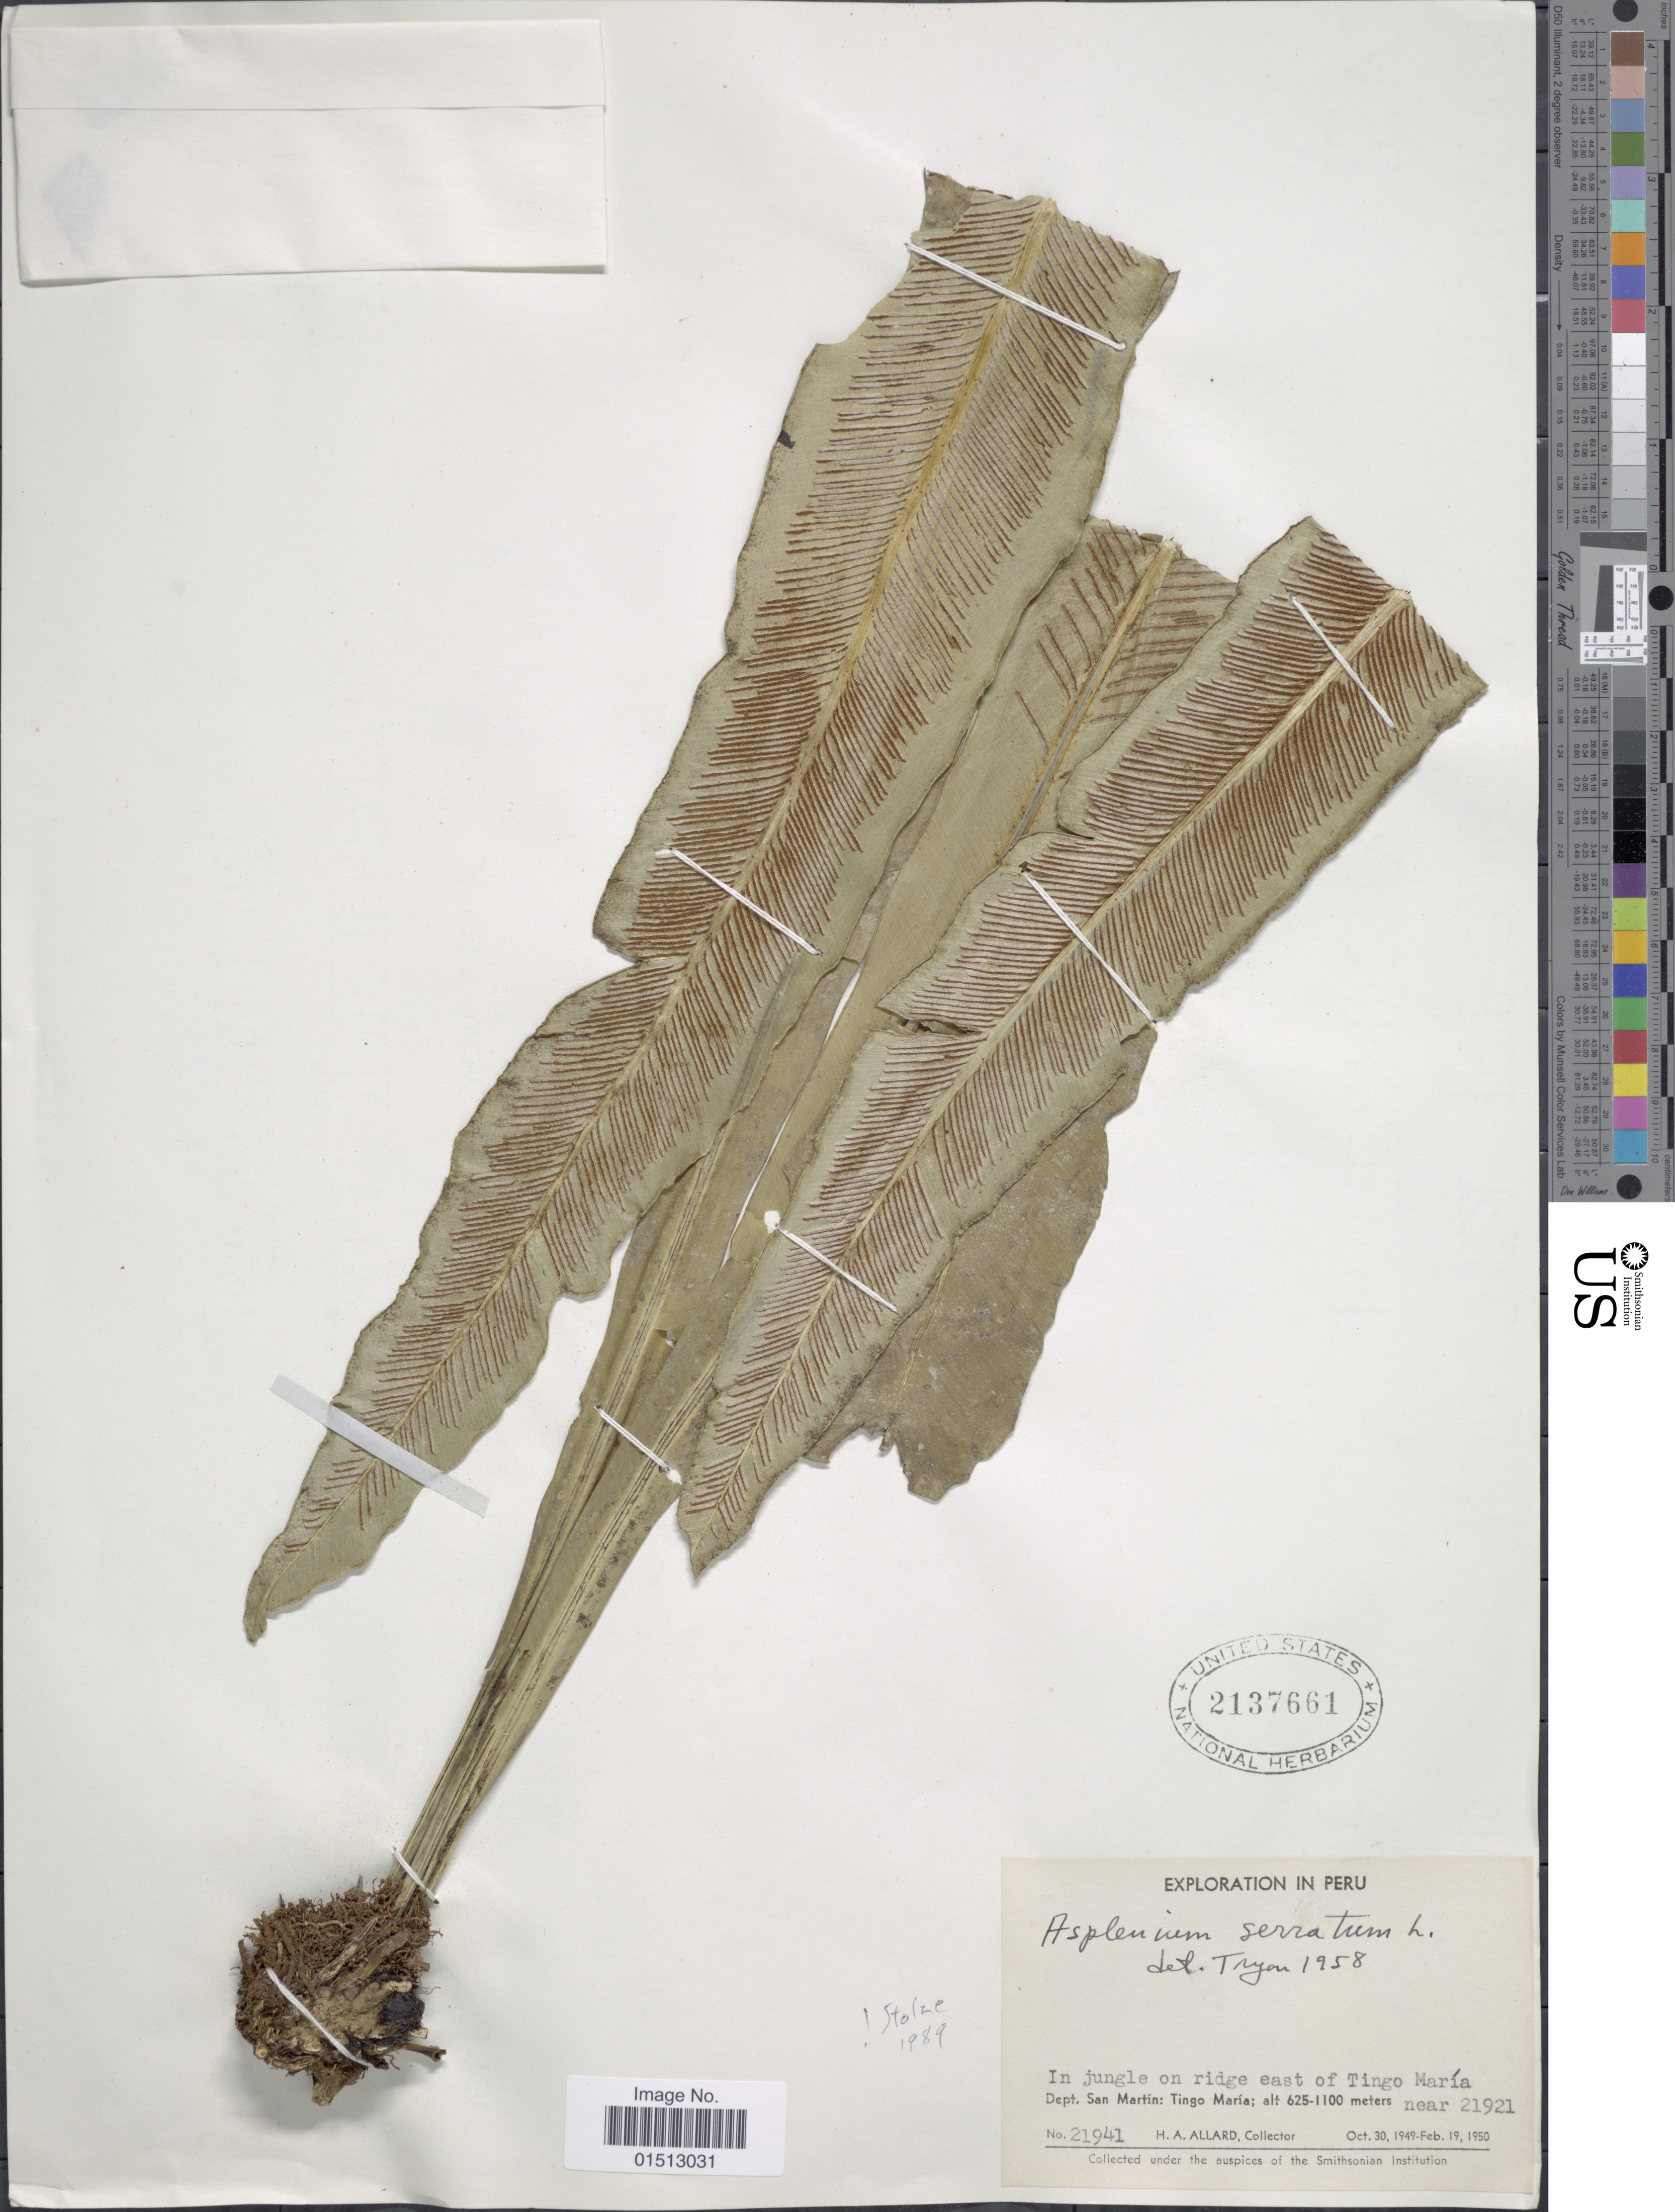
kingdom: Plantae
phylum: Tracheophyta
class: Polypodiopsida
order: Polypodiales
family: Aspleniaceae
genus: Asplenium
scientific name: Asplenium serratum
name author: L.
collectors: H. A. Allard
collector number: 21941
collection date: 1950-02-19/1950-10-30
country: Peru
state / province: San Martín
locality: Peru, In jungle on ridge east of Tingo Maria near 21921. Dept. San Martin: Tingo Maria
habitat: in jungle on ridge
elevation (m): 625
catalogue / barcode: US 2137661